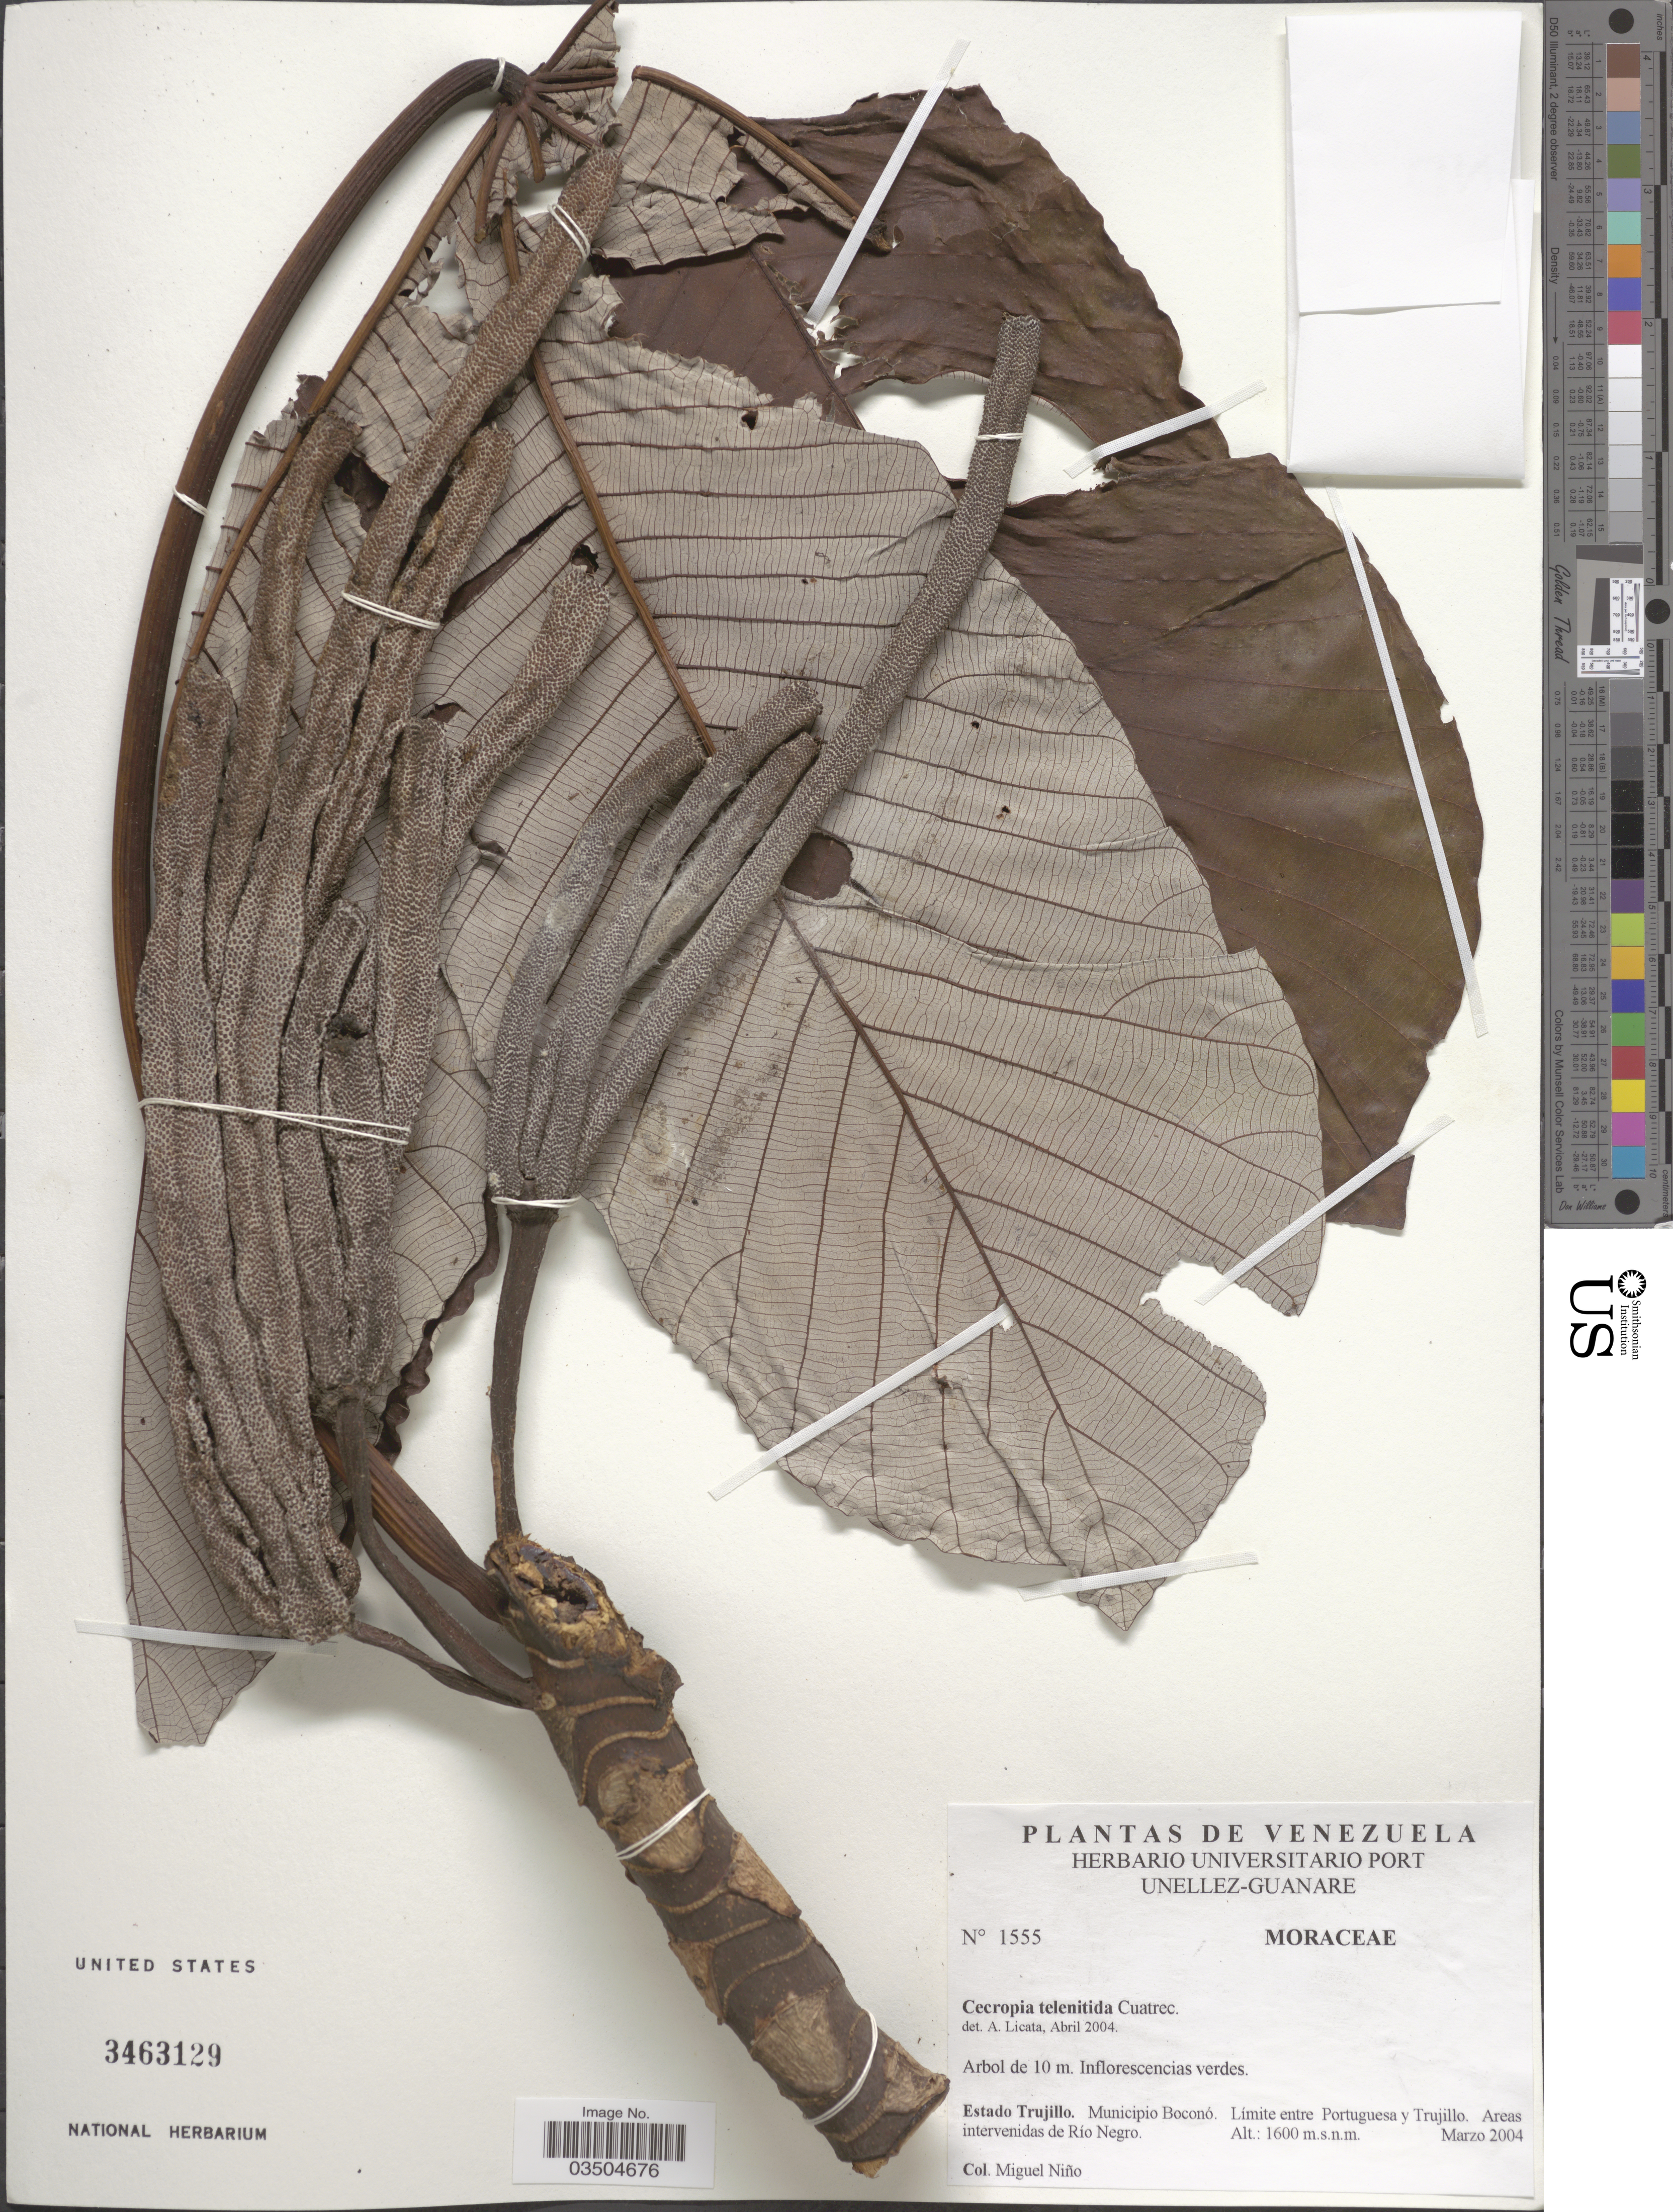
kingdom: Plantae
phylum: Tracheophyta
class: Magnoliopsida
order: Rosales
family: Urticaceae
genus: Cecropia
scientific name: Cecropia telenitida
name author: Cuatrec.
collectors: S. M. Niño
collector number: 1555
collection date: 2004-03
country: Venezuela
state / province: Trujillo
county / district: Boconó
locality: Límite entre Portuguesa y Trujillo. Areas intervenidas de Río Negro.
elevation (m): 1600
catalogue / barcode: US 3463129